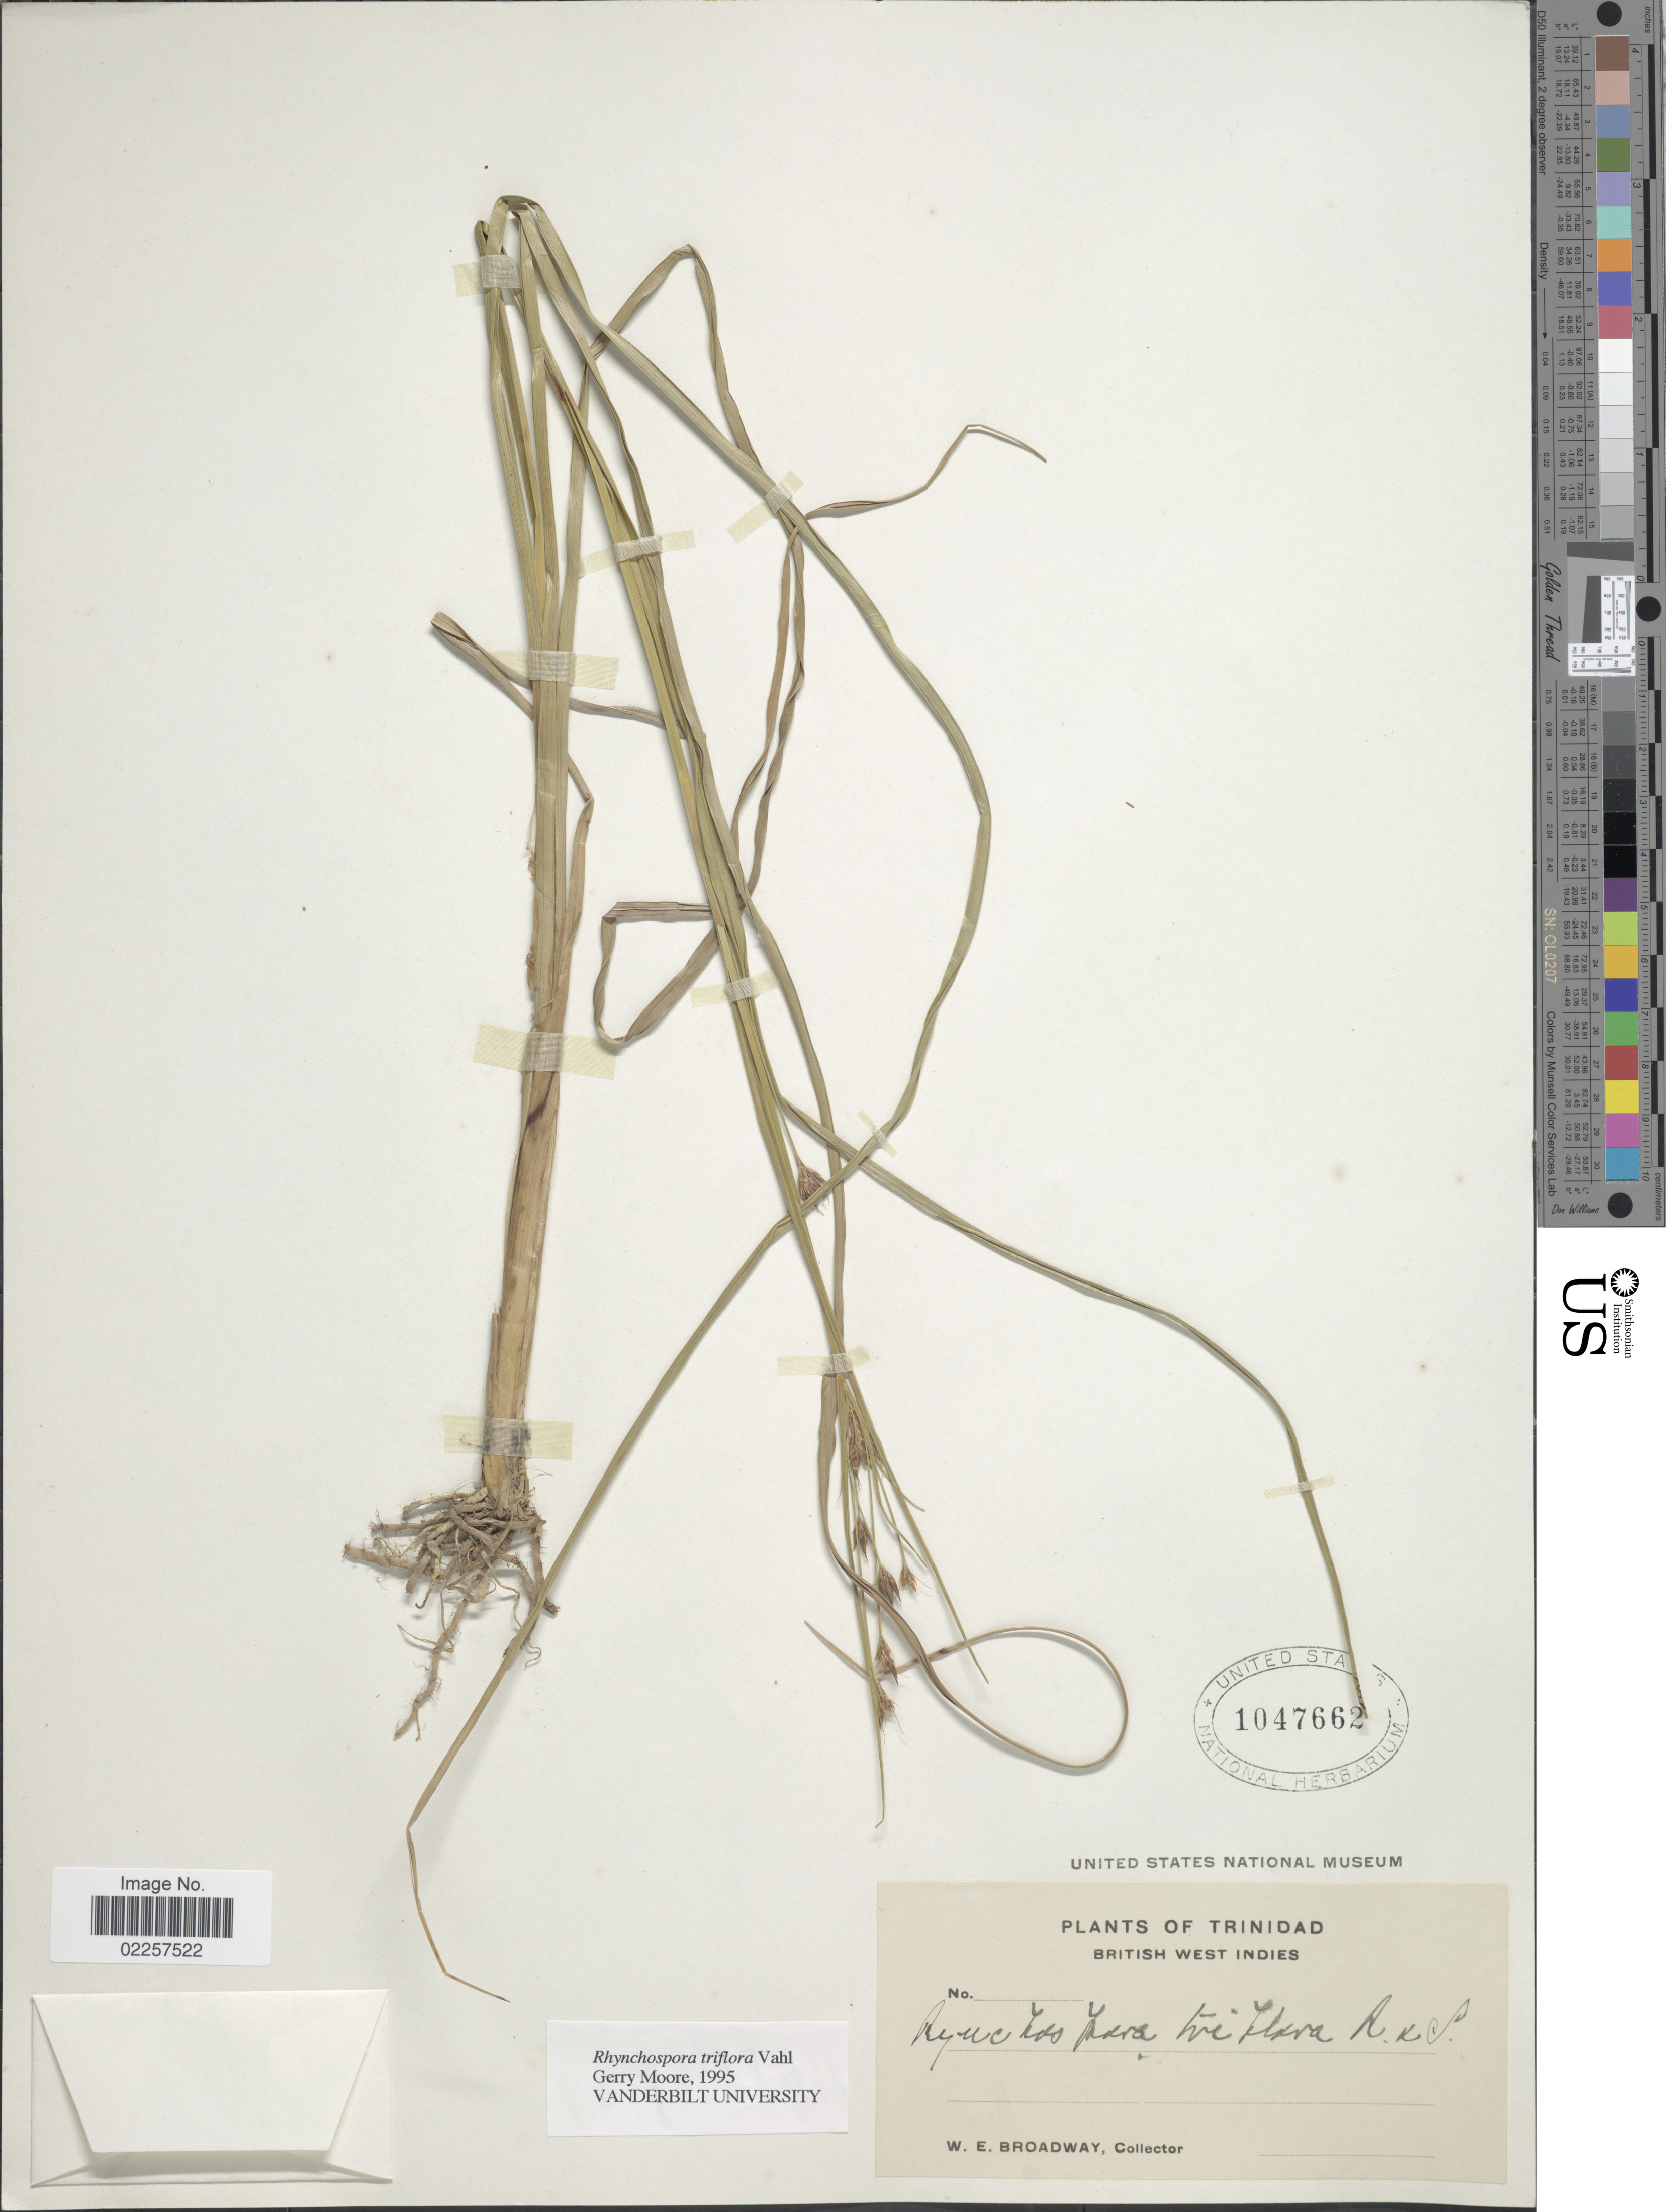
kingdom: Plantae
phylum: Tracheophyta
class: Liliopsida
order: Poales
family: Cyperaceae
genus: Rhynchospora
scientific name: Rhynchospora triflora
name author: Vahl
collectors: W. E. Broadway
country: Trinidad and Tobago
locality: Trinidad, British West Indies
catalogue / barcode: US 1047662